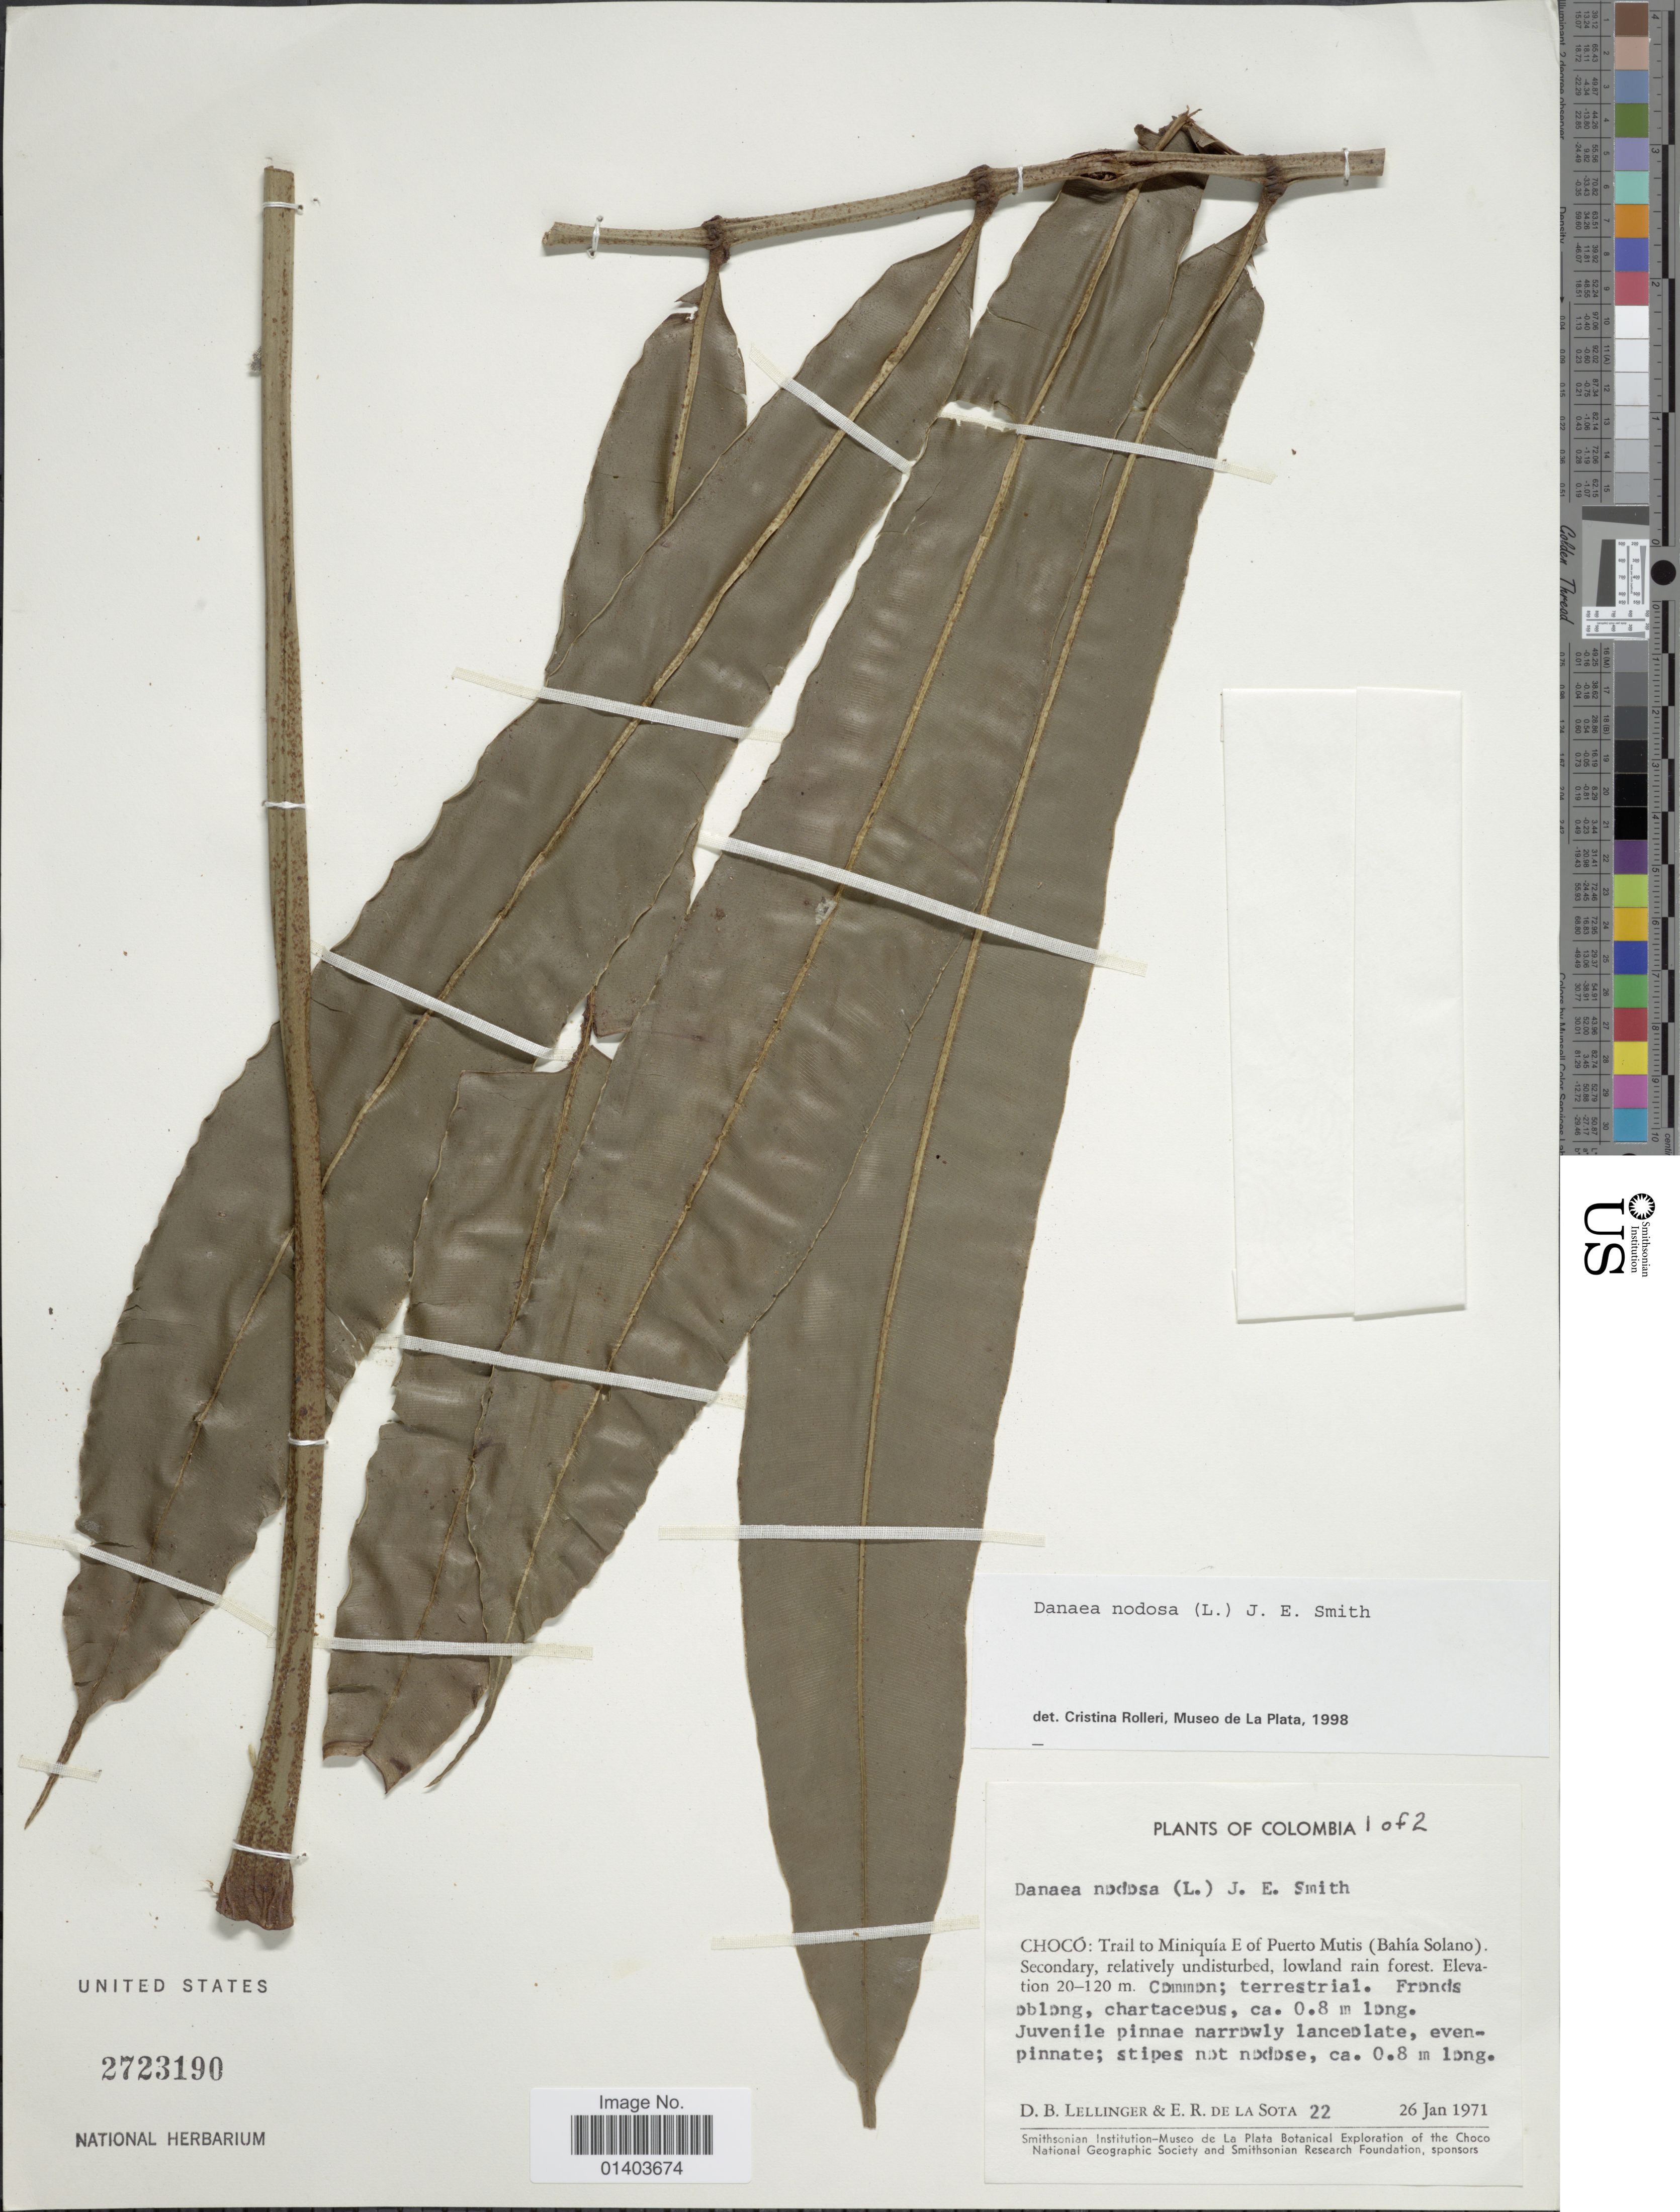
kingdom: Plantae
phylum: Tracheophyta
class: Polypodiopsida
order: Marattiales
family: Marattiaceae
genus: Danaea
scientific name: Danaea nodosa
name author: (L.) Sm.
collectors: D. B. Lellinger & E. R. de la Sota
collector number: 22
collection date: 1971-01-26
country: Colombia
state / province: Chocó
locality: Trail to Miniquia E of Puerto Mutis (Bahia Solano)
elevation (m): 20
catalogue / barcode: US 2723190